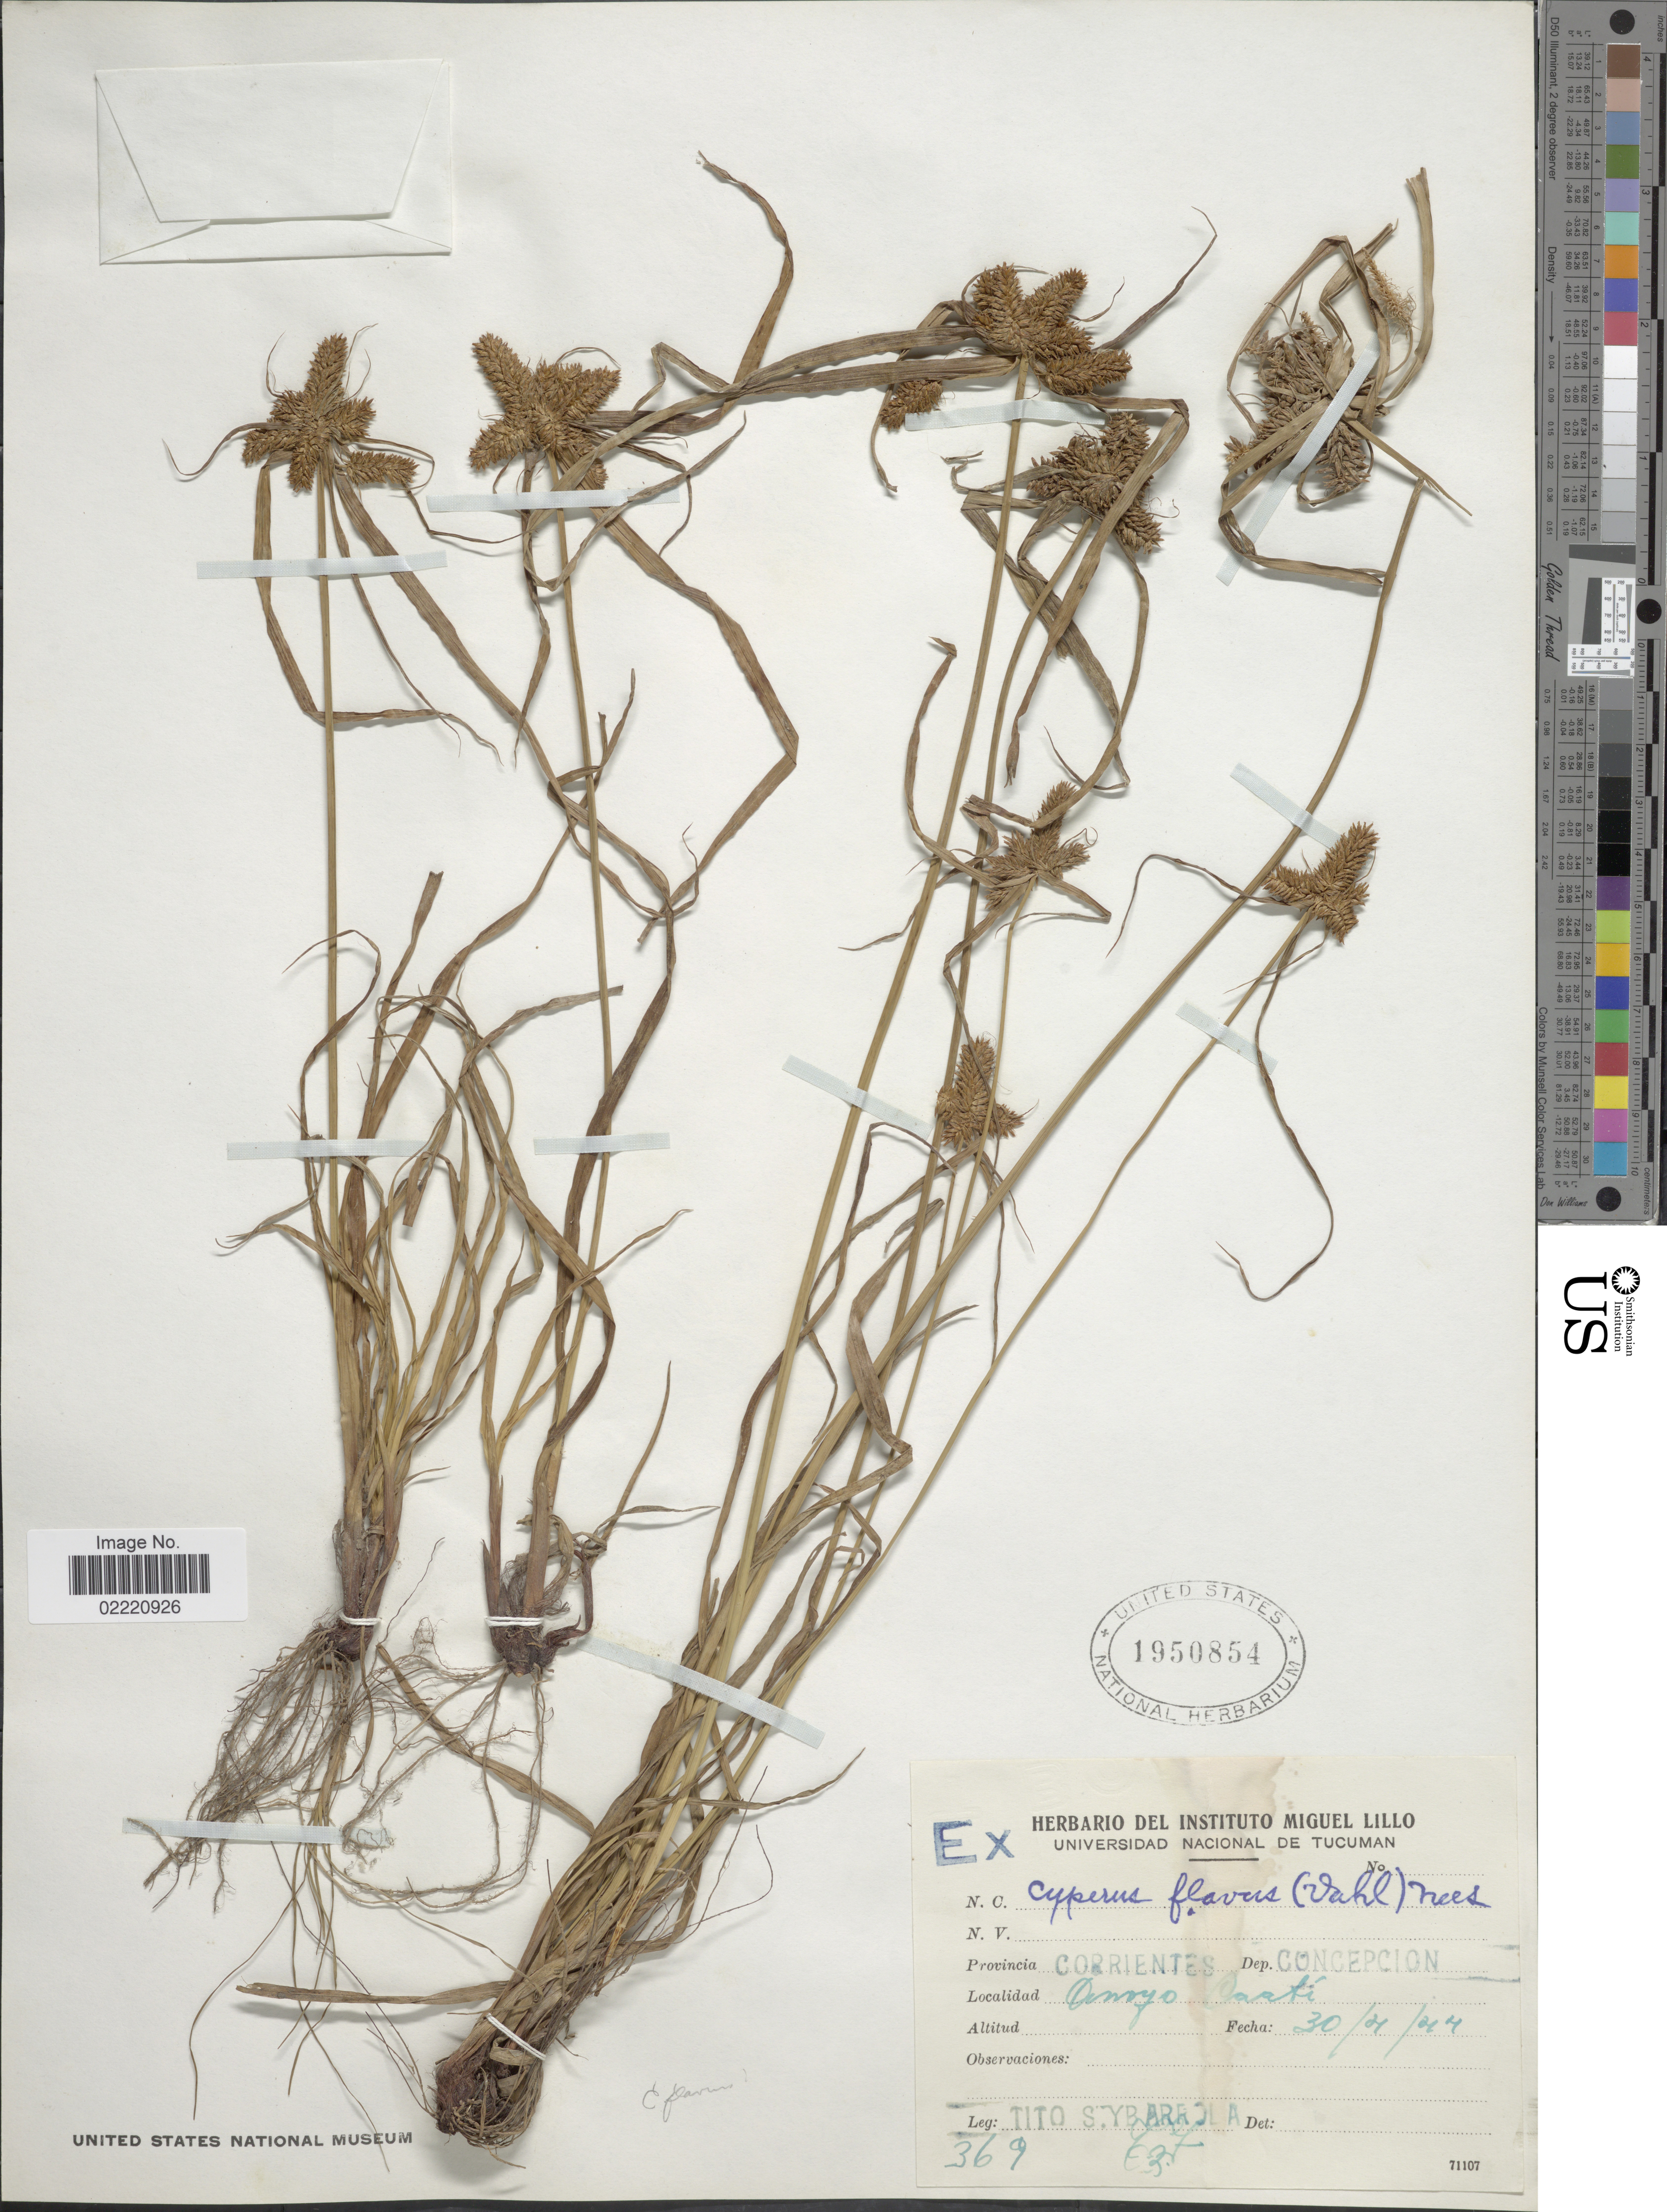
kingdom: Plantae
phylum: Tracheophyta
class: Liliopsida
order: Poales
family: Cyperaceae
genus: Cyperus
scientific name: Cyperus aggregatus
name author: (Willd.) Endl.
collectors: T. Stybarrola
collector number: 369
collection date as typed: Transcribed d/m/y: 30/4/44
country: Argentina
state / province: Corrientes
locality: Dep. Concepcion, Arroyo Coati. [interpreted]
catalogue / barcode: US 1950854